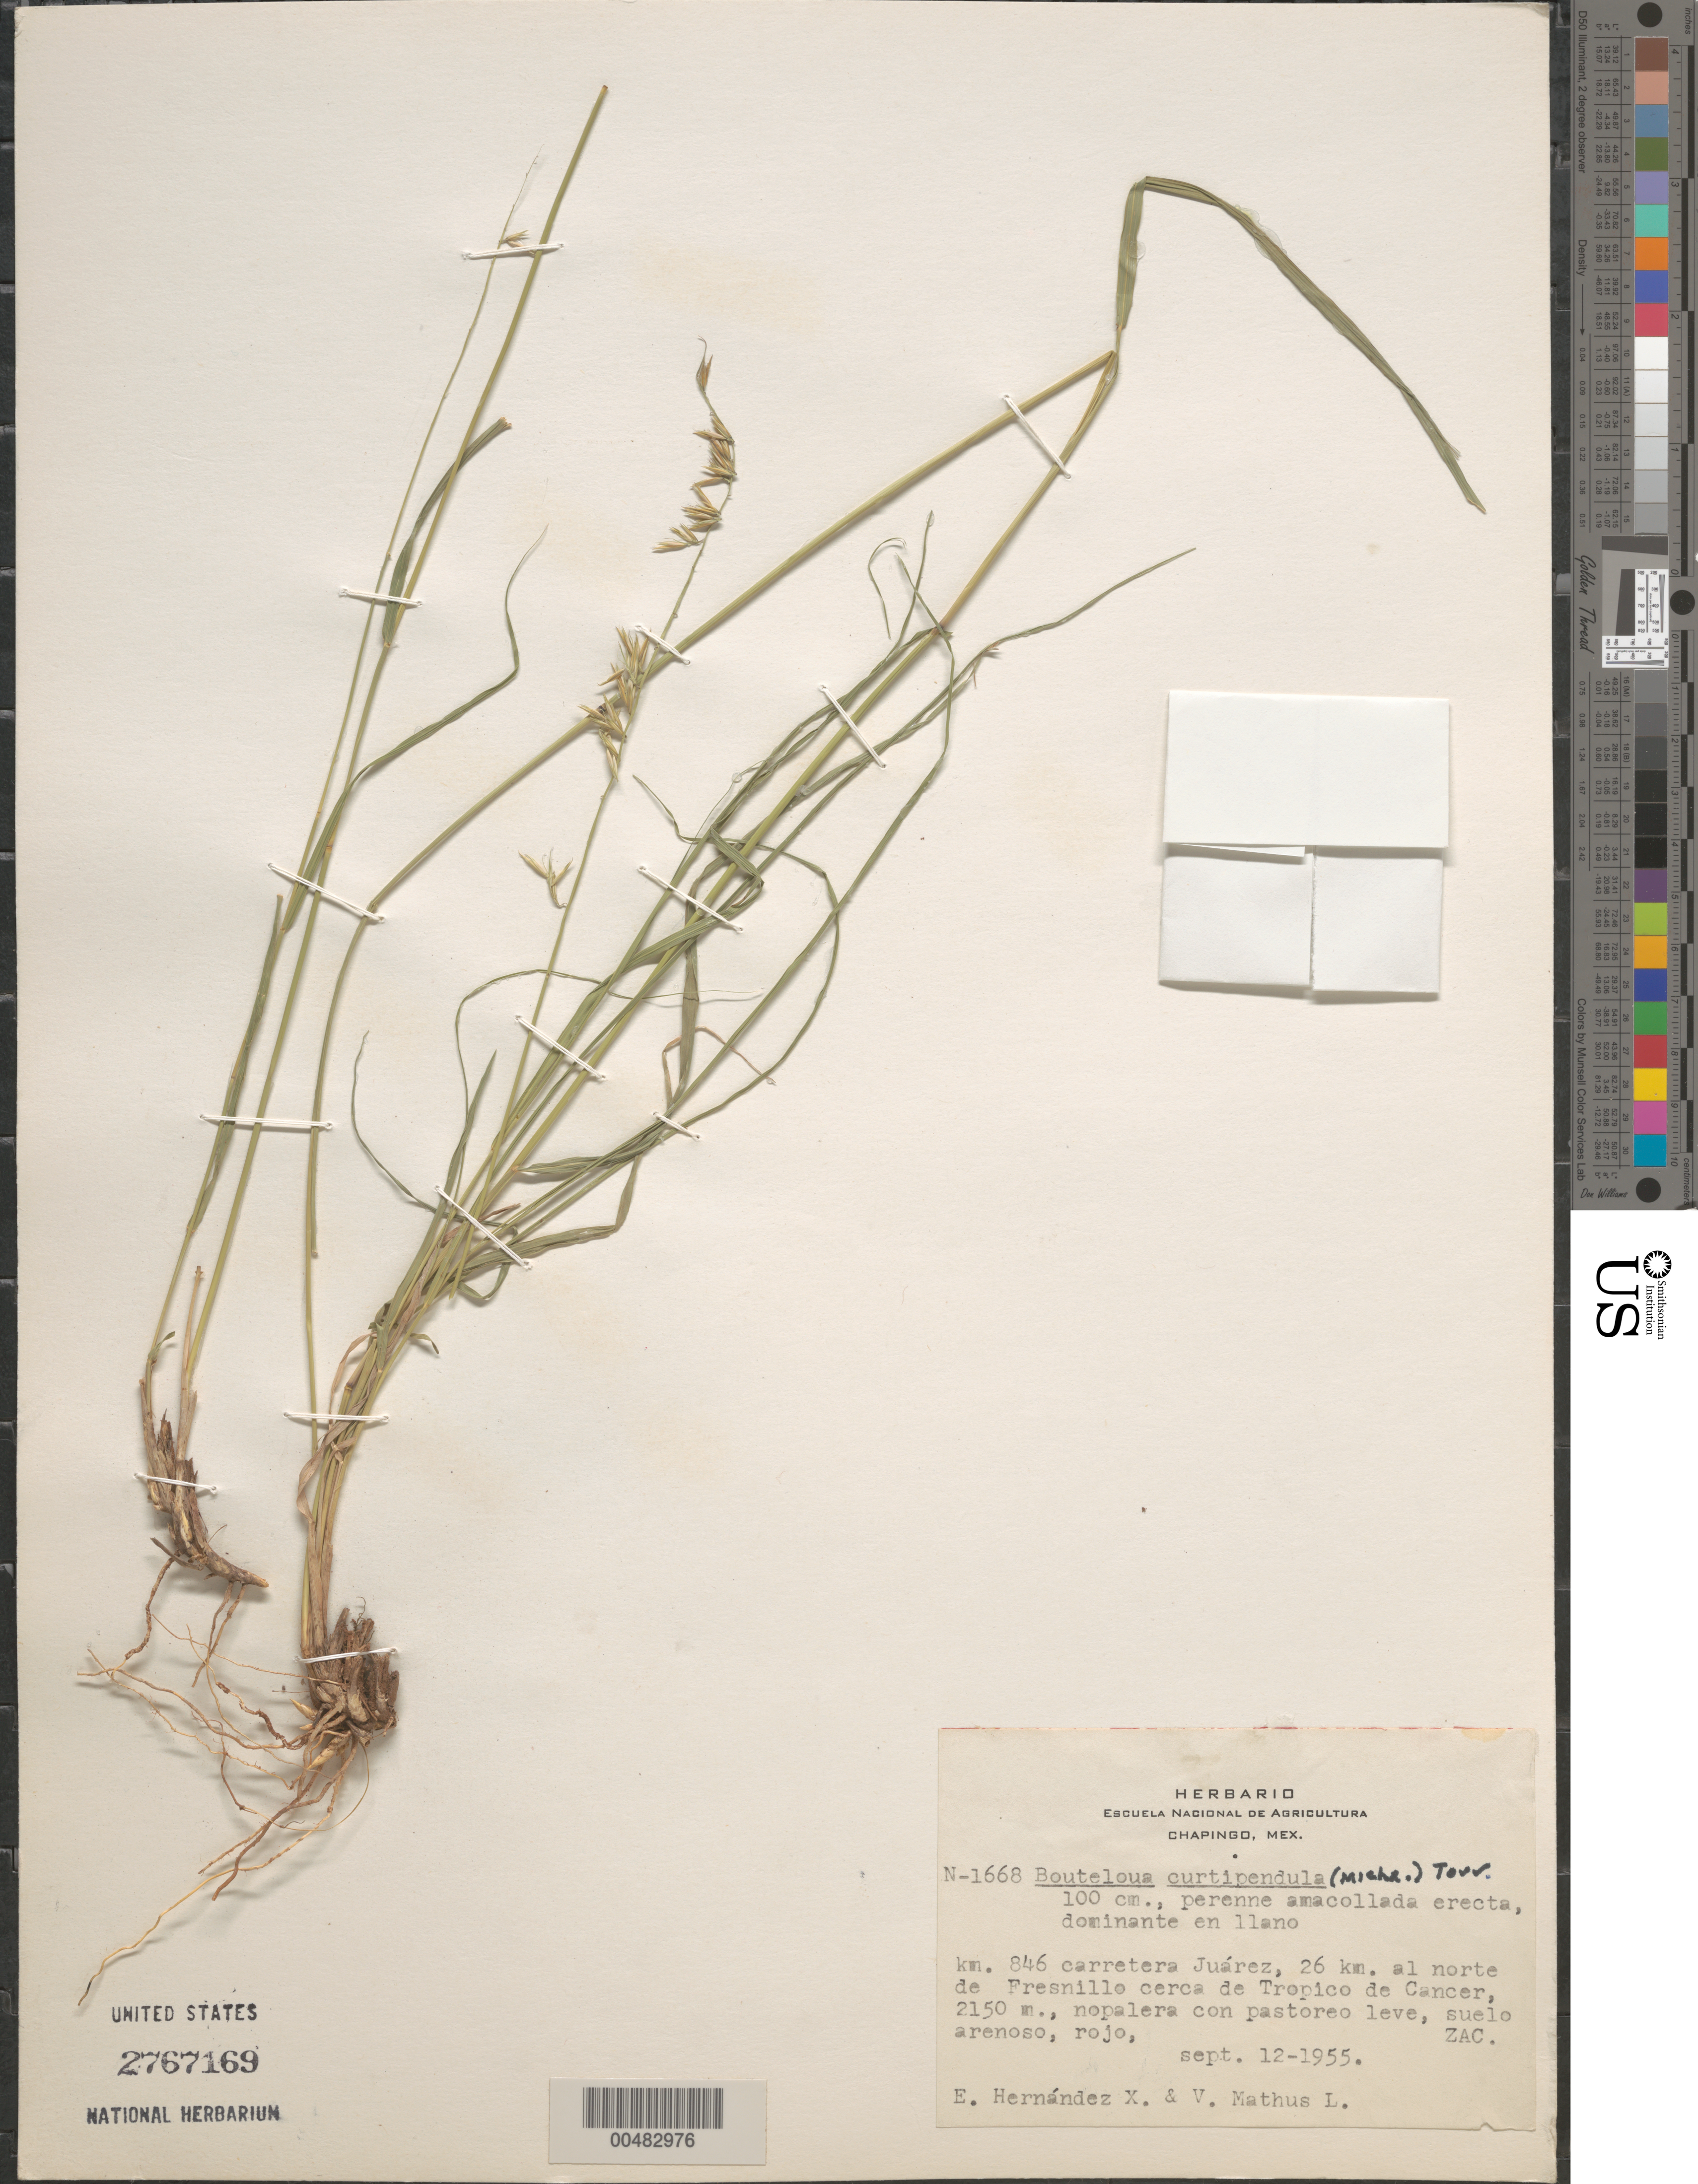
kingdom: Plantae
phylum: Tracheophyta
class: Liliopsida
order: Poales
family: Poaceae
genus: Bouteloua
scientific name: Bouteloua curtipendula var. caespitosa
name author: Gould & Kapadia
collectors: E. I. Hernández-X. & V. Mathus L.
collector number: N-1668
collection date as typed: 12 Sep 1955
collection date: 1955-09-12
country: Mexico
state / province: Zacatecas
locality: Km 846 carretera Juárez, 26 km al N de Fresnillo cerca de Tropico de Cancer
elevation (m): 2150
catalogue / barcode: US 2767169